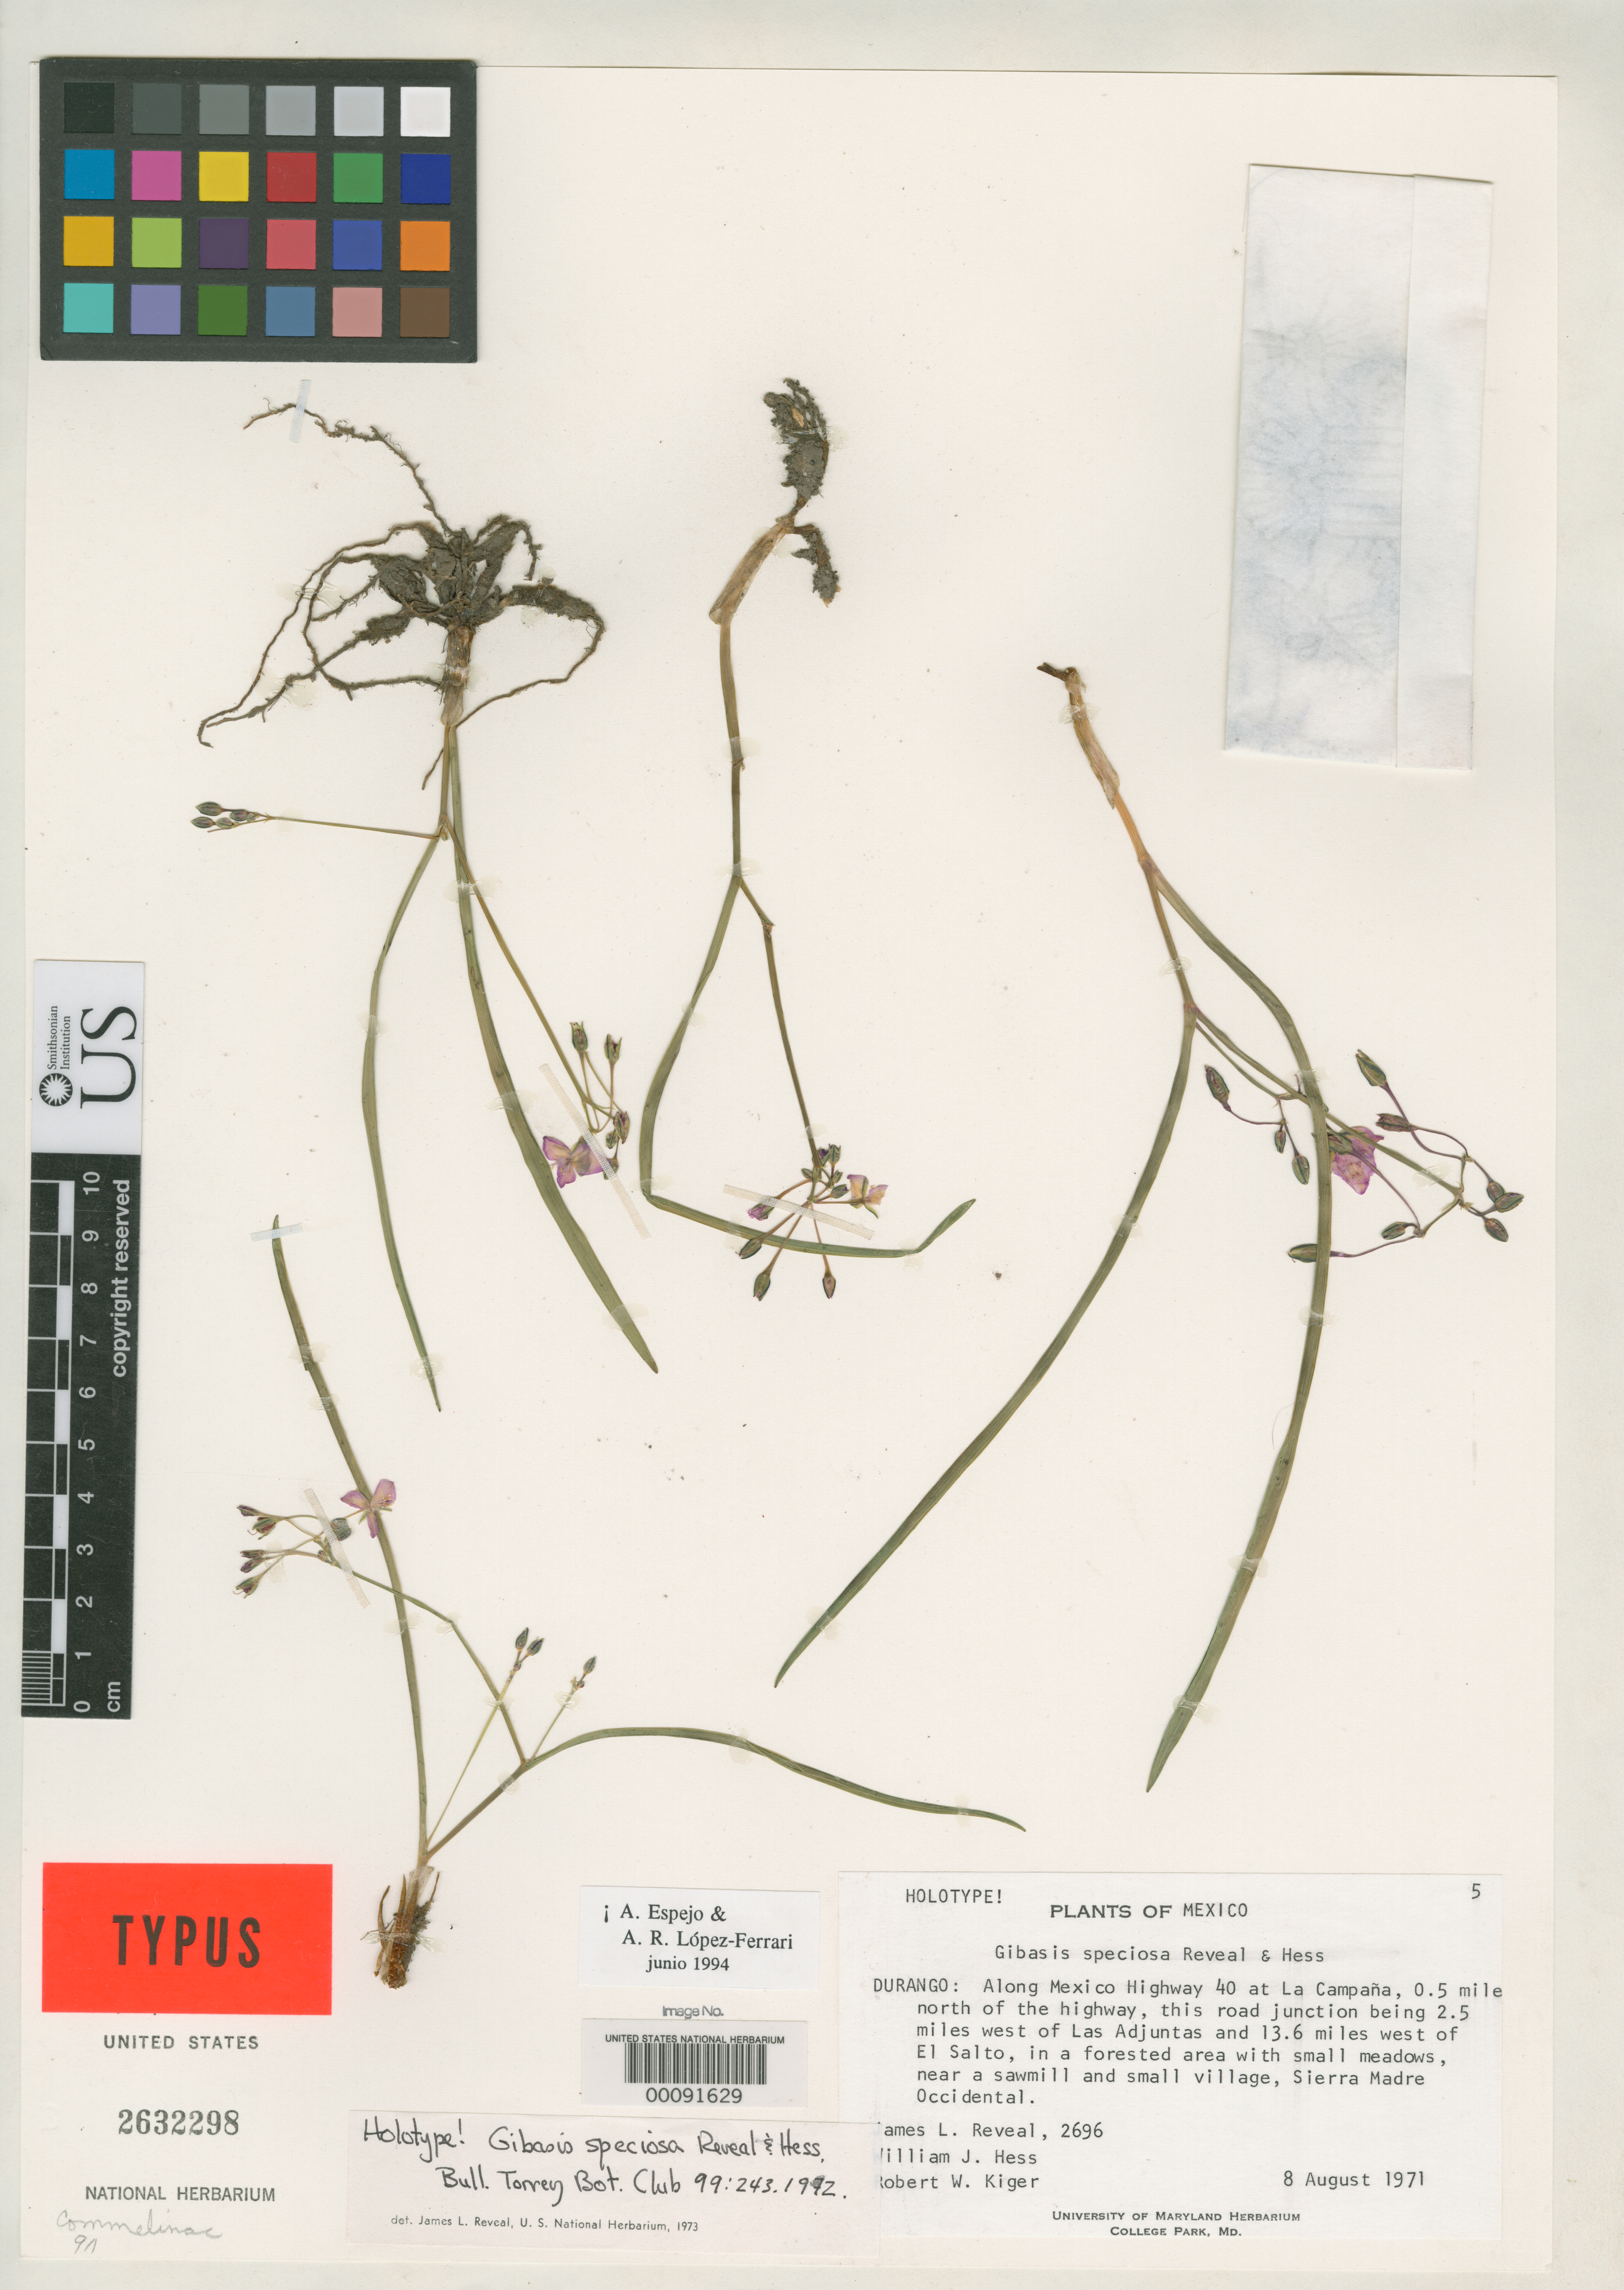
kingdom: Plantae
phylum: Tracheophyta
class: Liliopsida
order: Commelinales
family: Commelinaceae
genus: Gibasis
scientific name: Gibasis speciosa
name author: Reveal & W.J. Hess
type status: Holotype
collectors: J. L. Reveal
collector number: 2696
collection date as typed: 08 Aug 1971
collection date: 1971-08-08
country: Mexico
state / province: Durango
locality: Sierra Madre Occidental, 2.5 mi. W of Las Adjuntas, La Campana.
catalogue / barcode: US 2632298